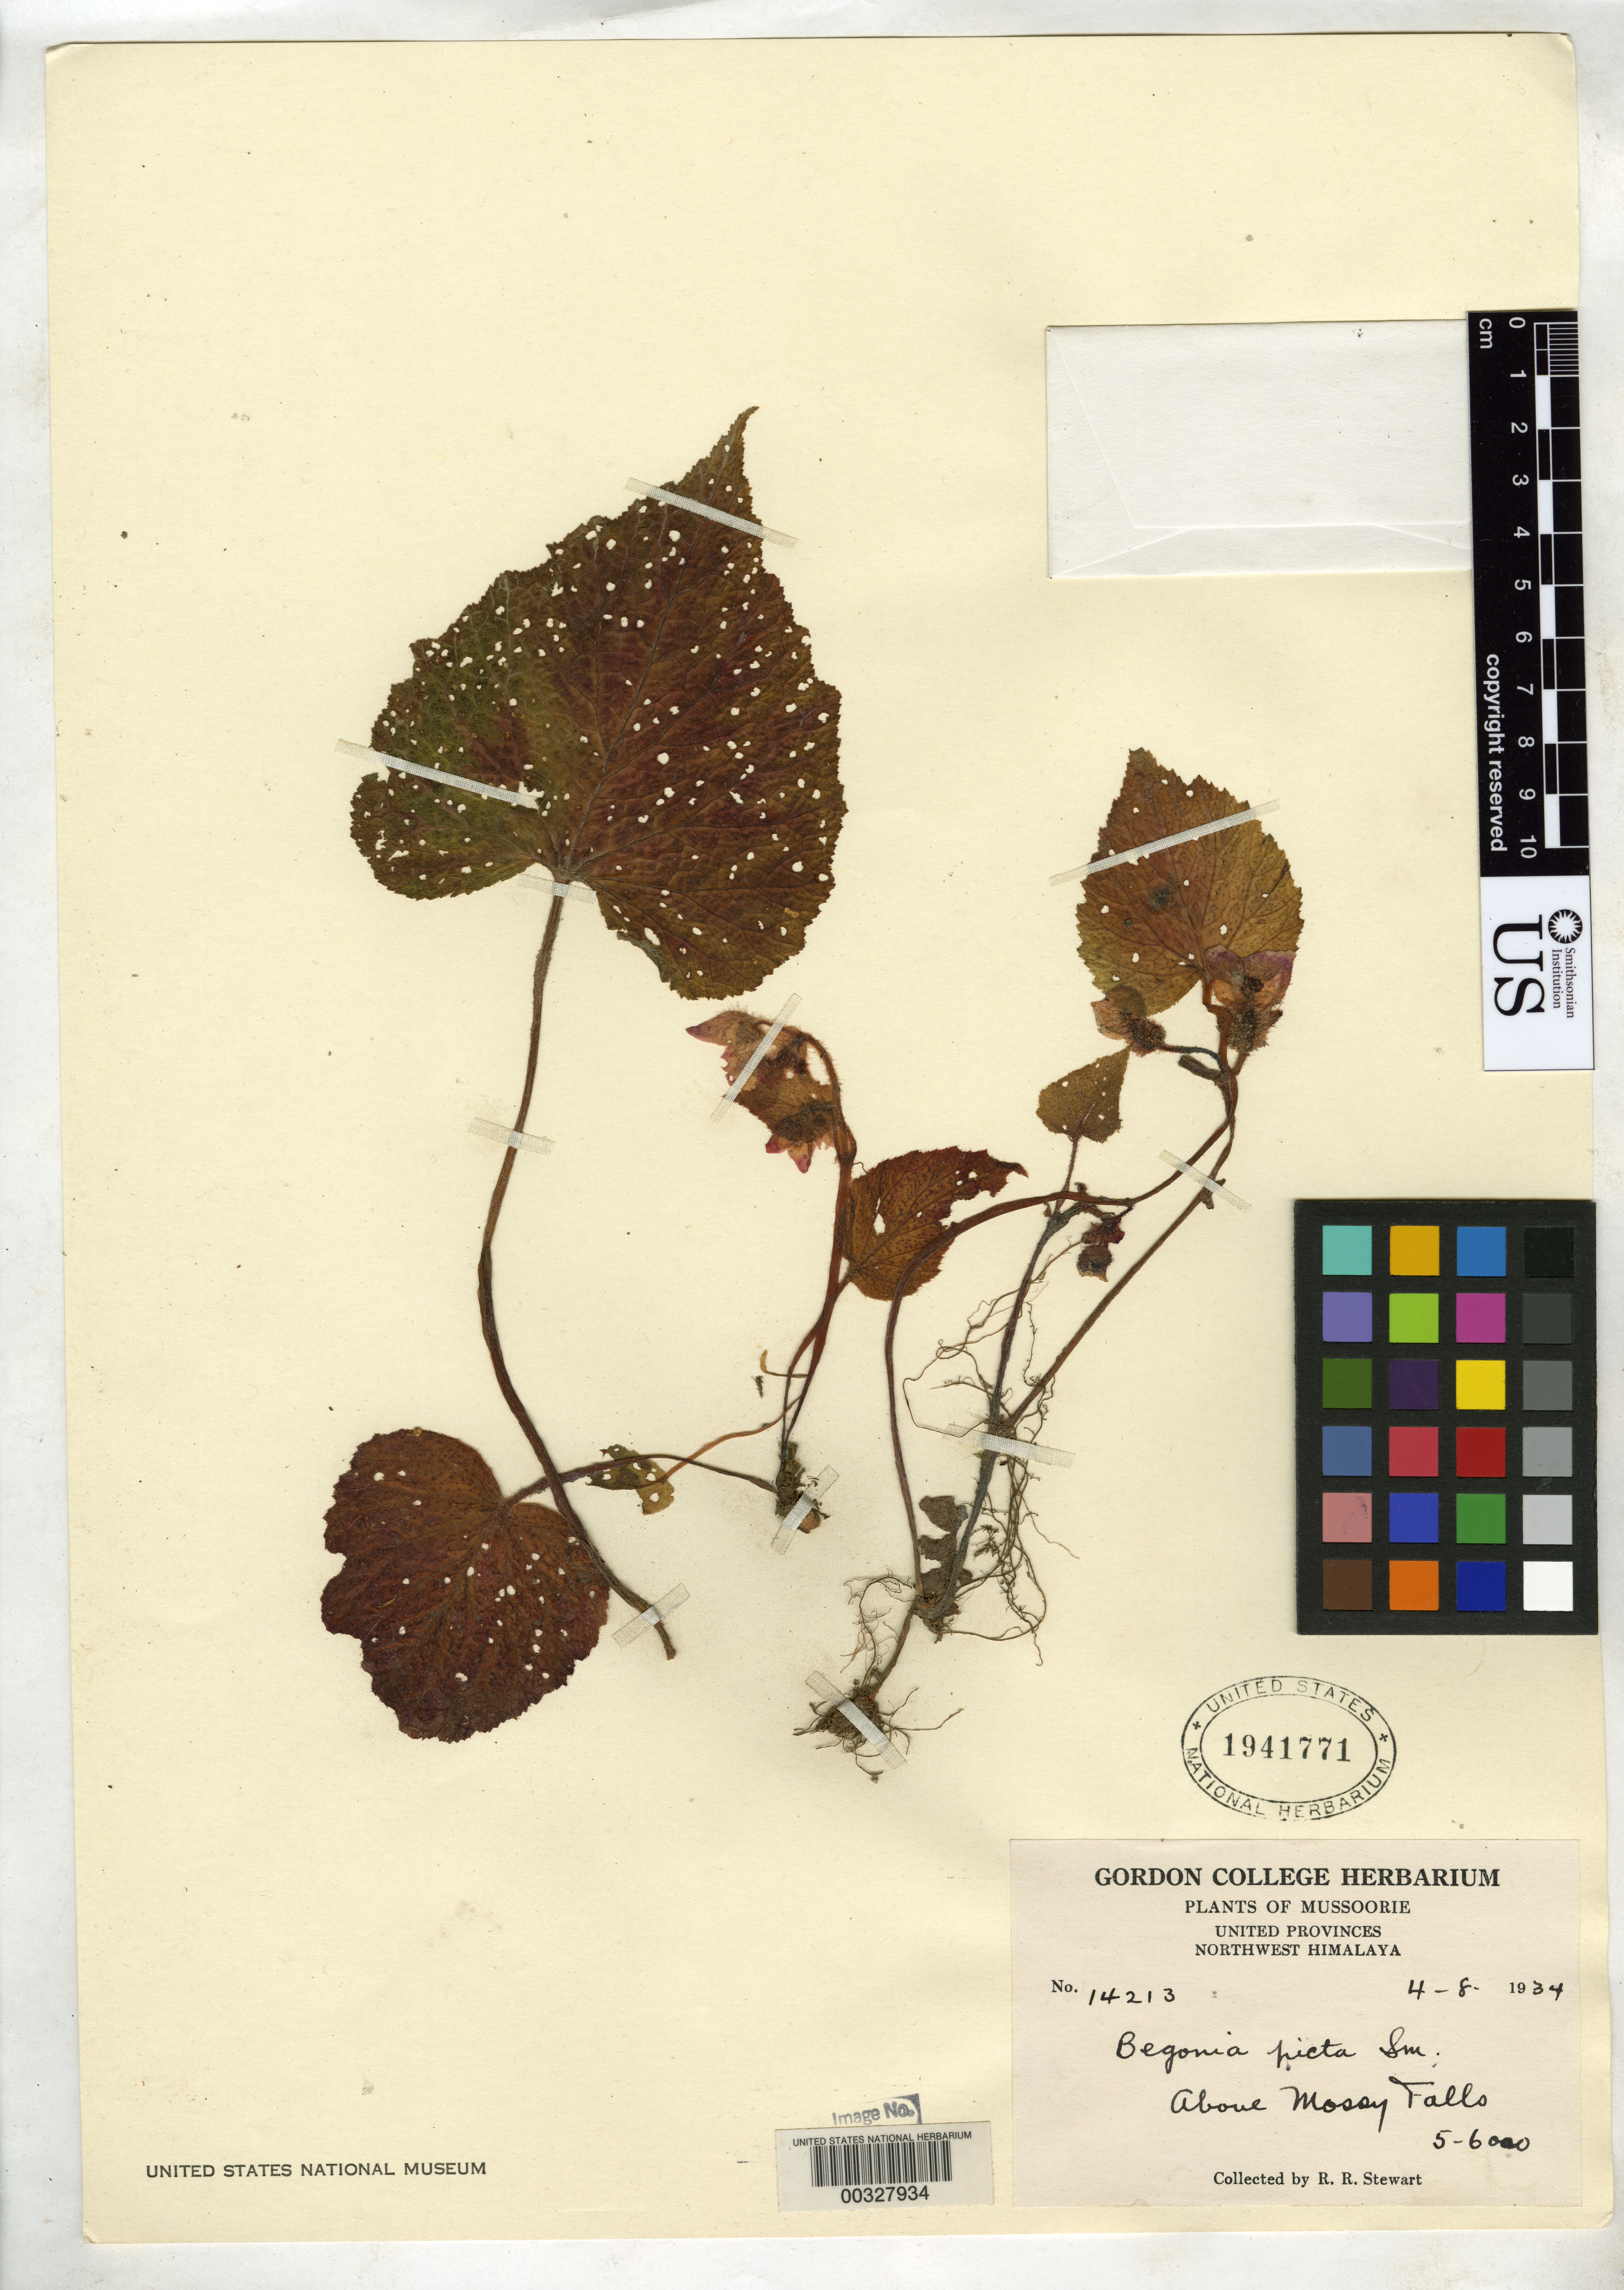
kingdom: Plantae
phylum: Tracheophyta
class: Magnoliopsida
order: Cucurbitales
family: Begoniaceae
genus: Begonia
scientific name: Begonia picta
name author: Sm.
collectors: R. R. Stewart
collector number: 14213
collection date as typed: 04 Aug 1934 or 08 Apr 1934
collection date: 1934-04-08 or 1934-08-04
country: India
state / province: Uttar Pradesh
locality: Mussoorie, nw himalaya, above mossy falls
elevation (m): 5000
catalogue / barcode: US 1941771